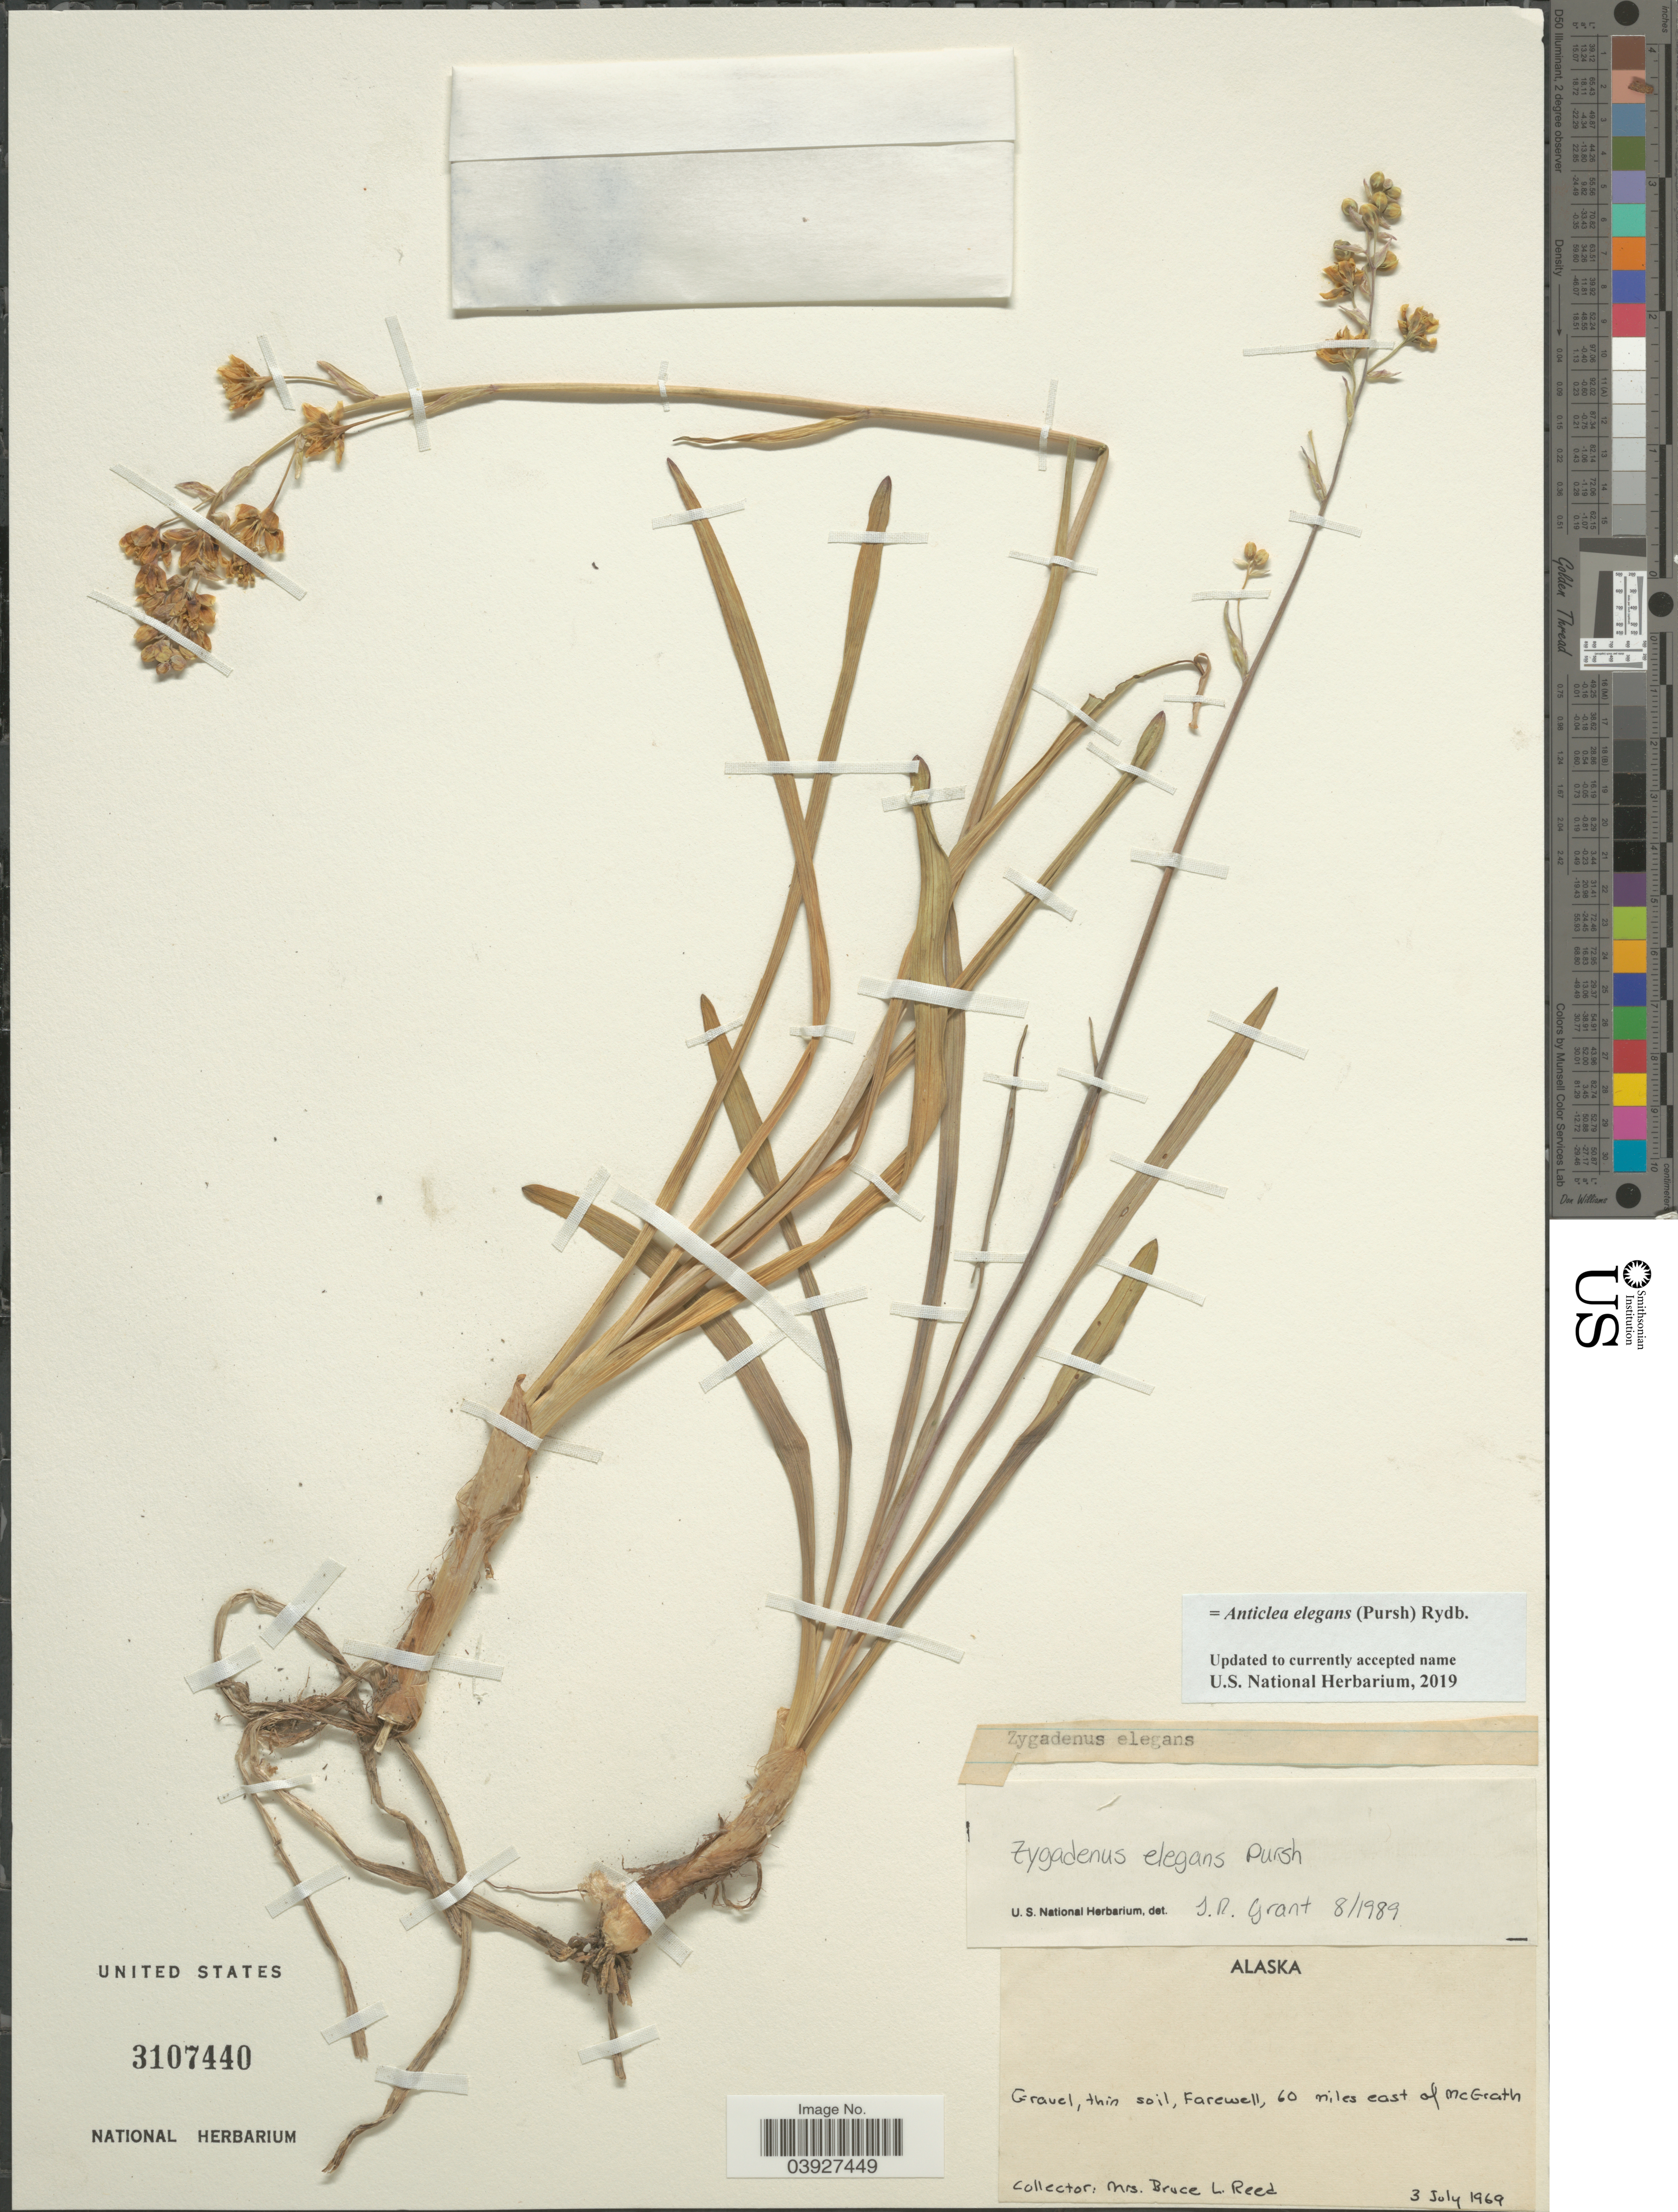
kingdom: Plantae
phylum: Tracheophyta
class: Liliopsida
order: Liliales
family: Melanthiaceae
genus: Anticlea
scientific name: Anticlea elegans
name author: (Pursh) Rydb.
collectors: B. Reed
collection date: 1969-07-03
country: United States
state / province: Alaska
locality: Gravel, thin soil, Farewell, 60 miles east of McGrath.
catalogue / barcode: US 3107440